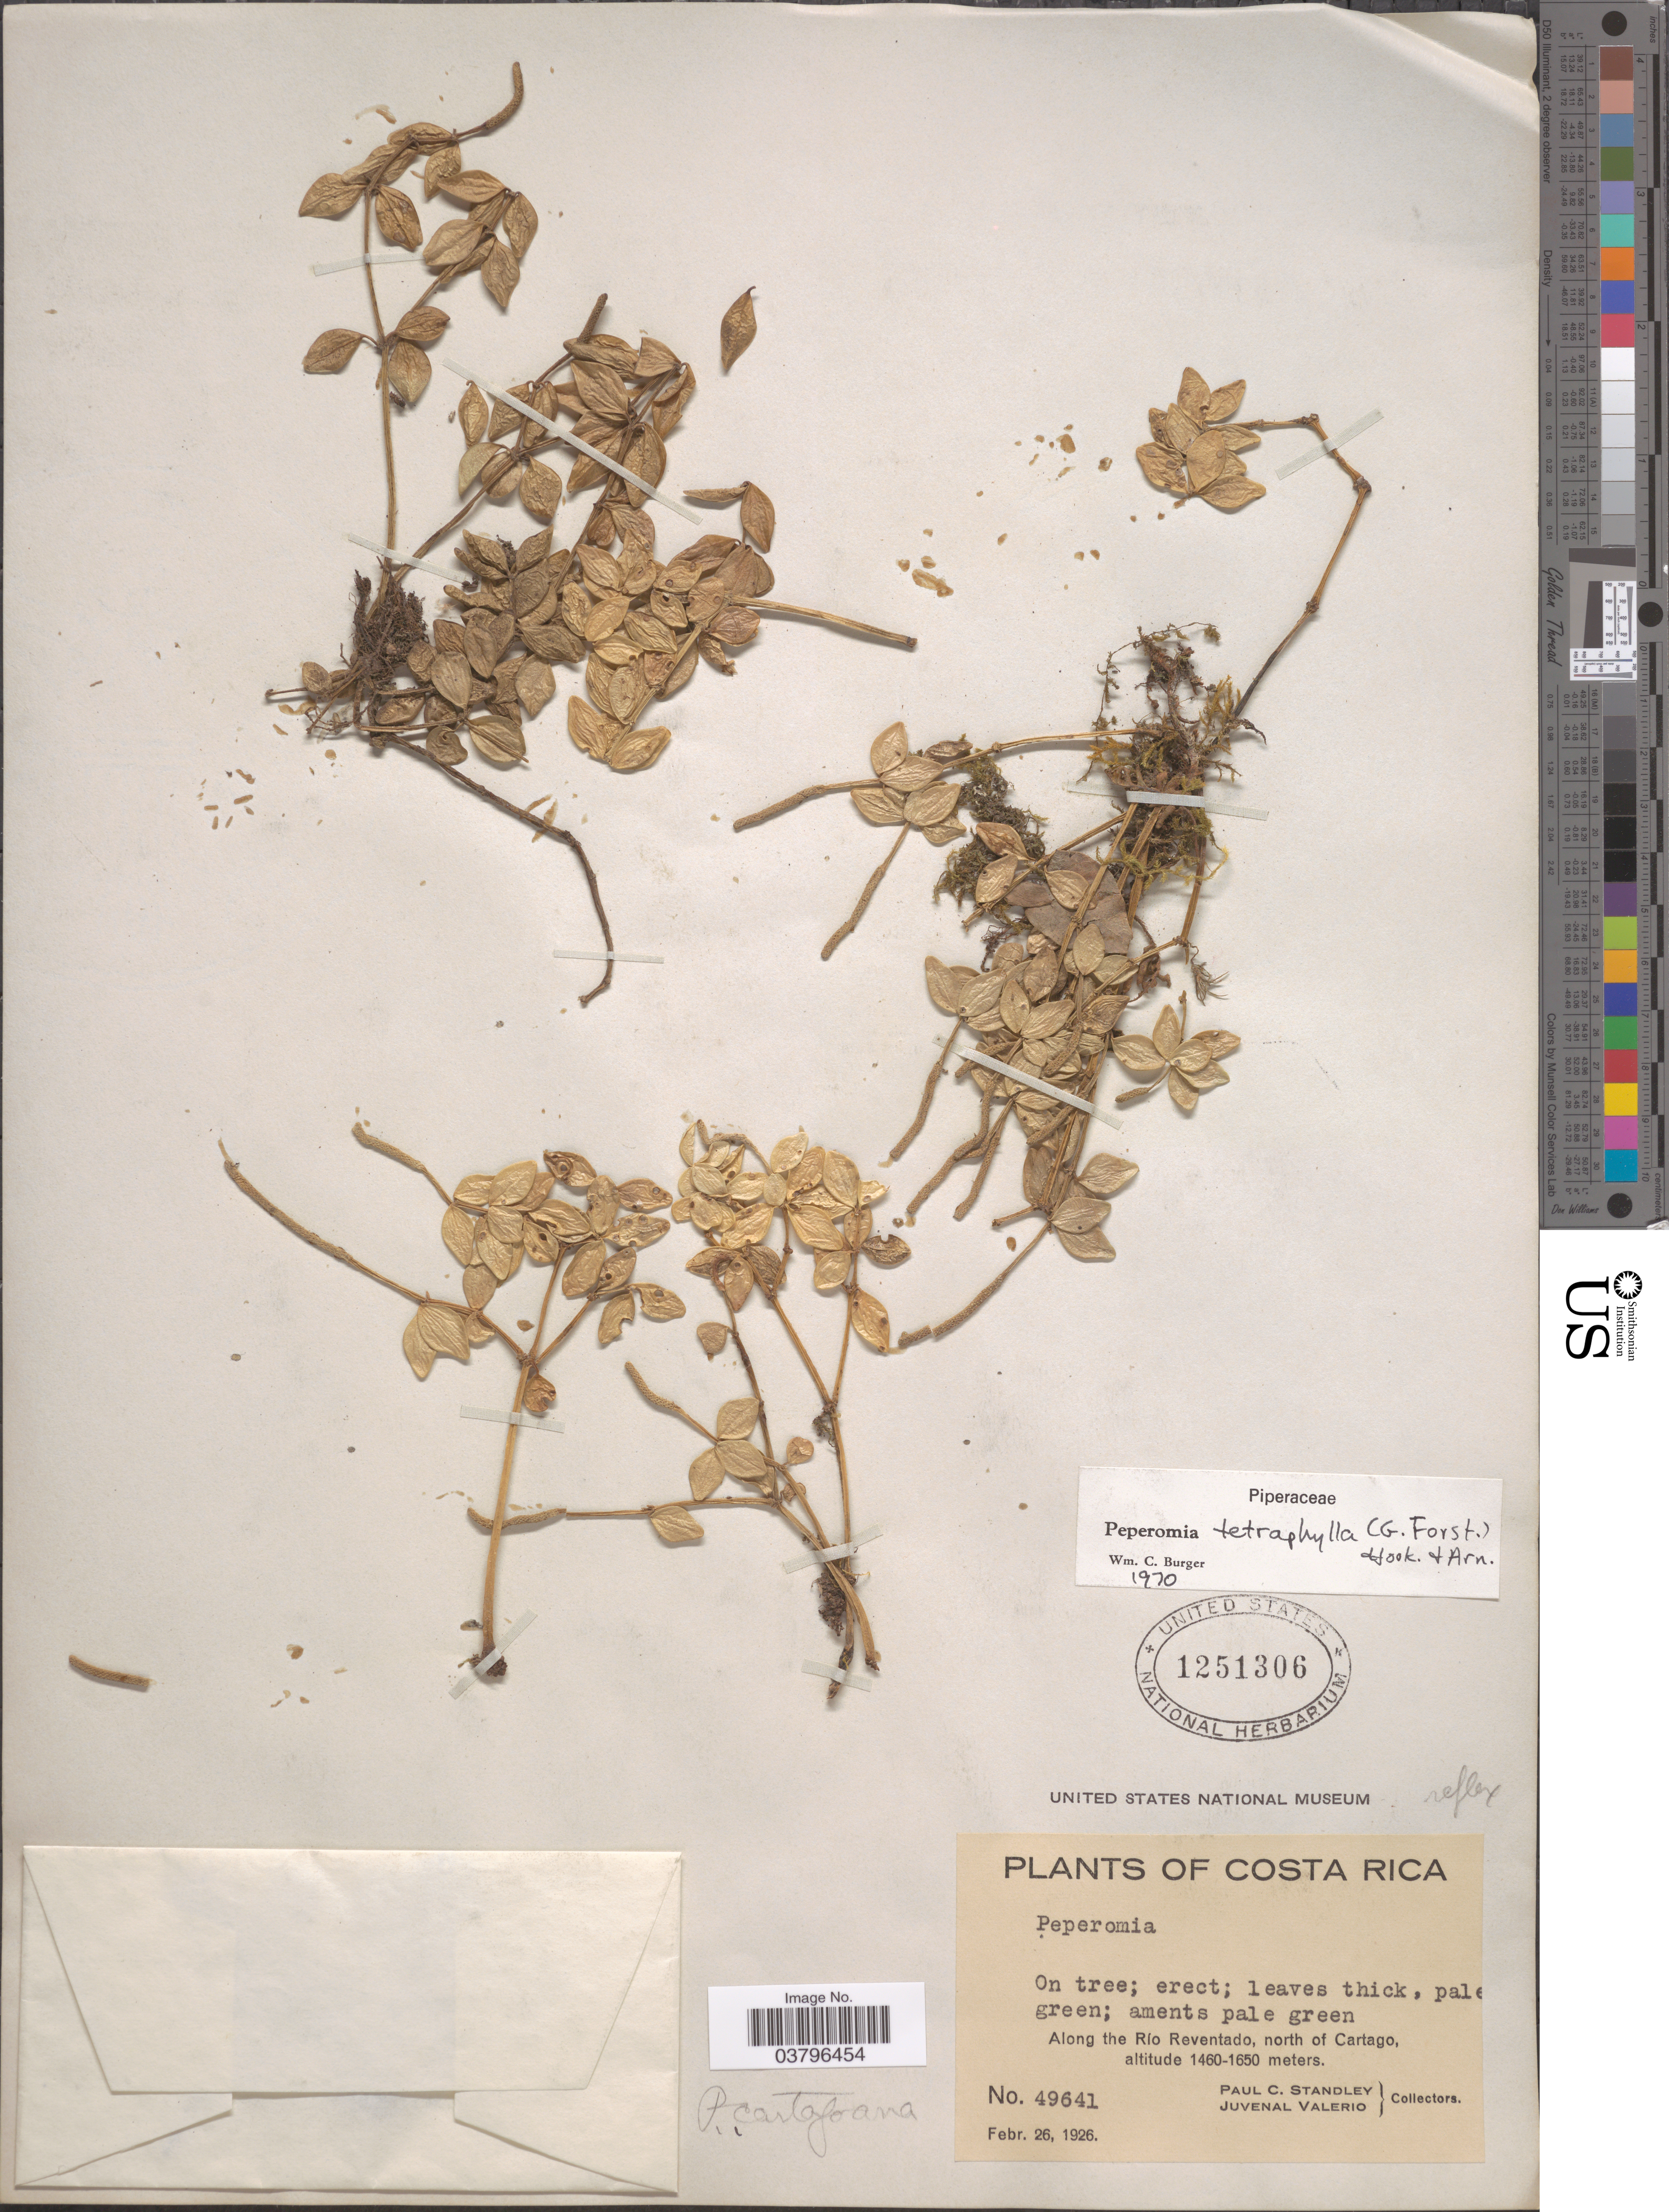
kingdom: Plantae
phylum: Tracheophyta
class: Magnoliopsida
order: Piperales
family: Piperaceae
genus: Peperomia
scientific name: Peperomia tetraphylla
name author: (G. Forst.) Hook. & Arn.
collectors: P. C. Standley & J. Valerio R.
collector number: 49641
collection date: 1926-02-26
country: Costa Rica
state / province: Cartago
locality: Along the Río Reventado, north of Cartago.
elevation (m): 1460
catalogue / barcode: US 1251306